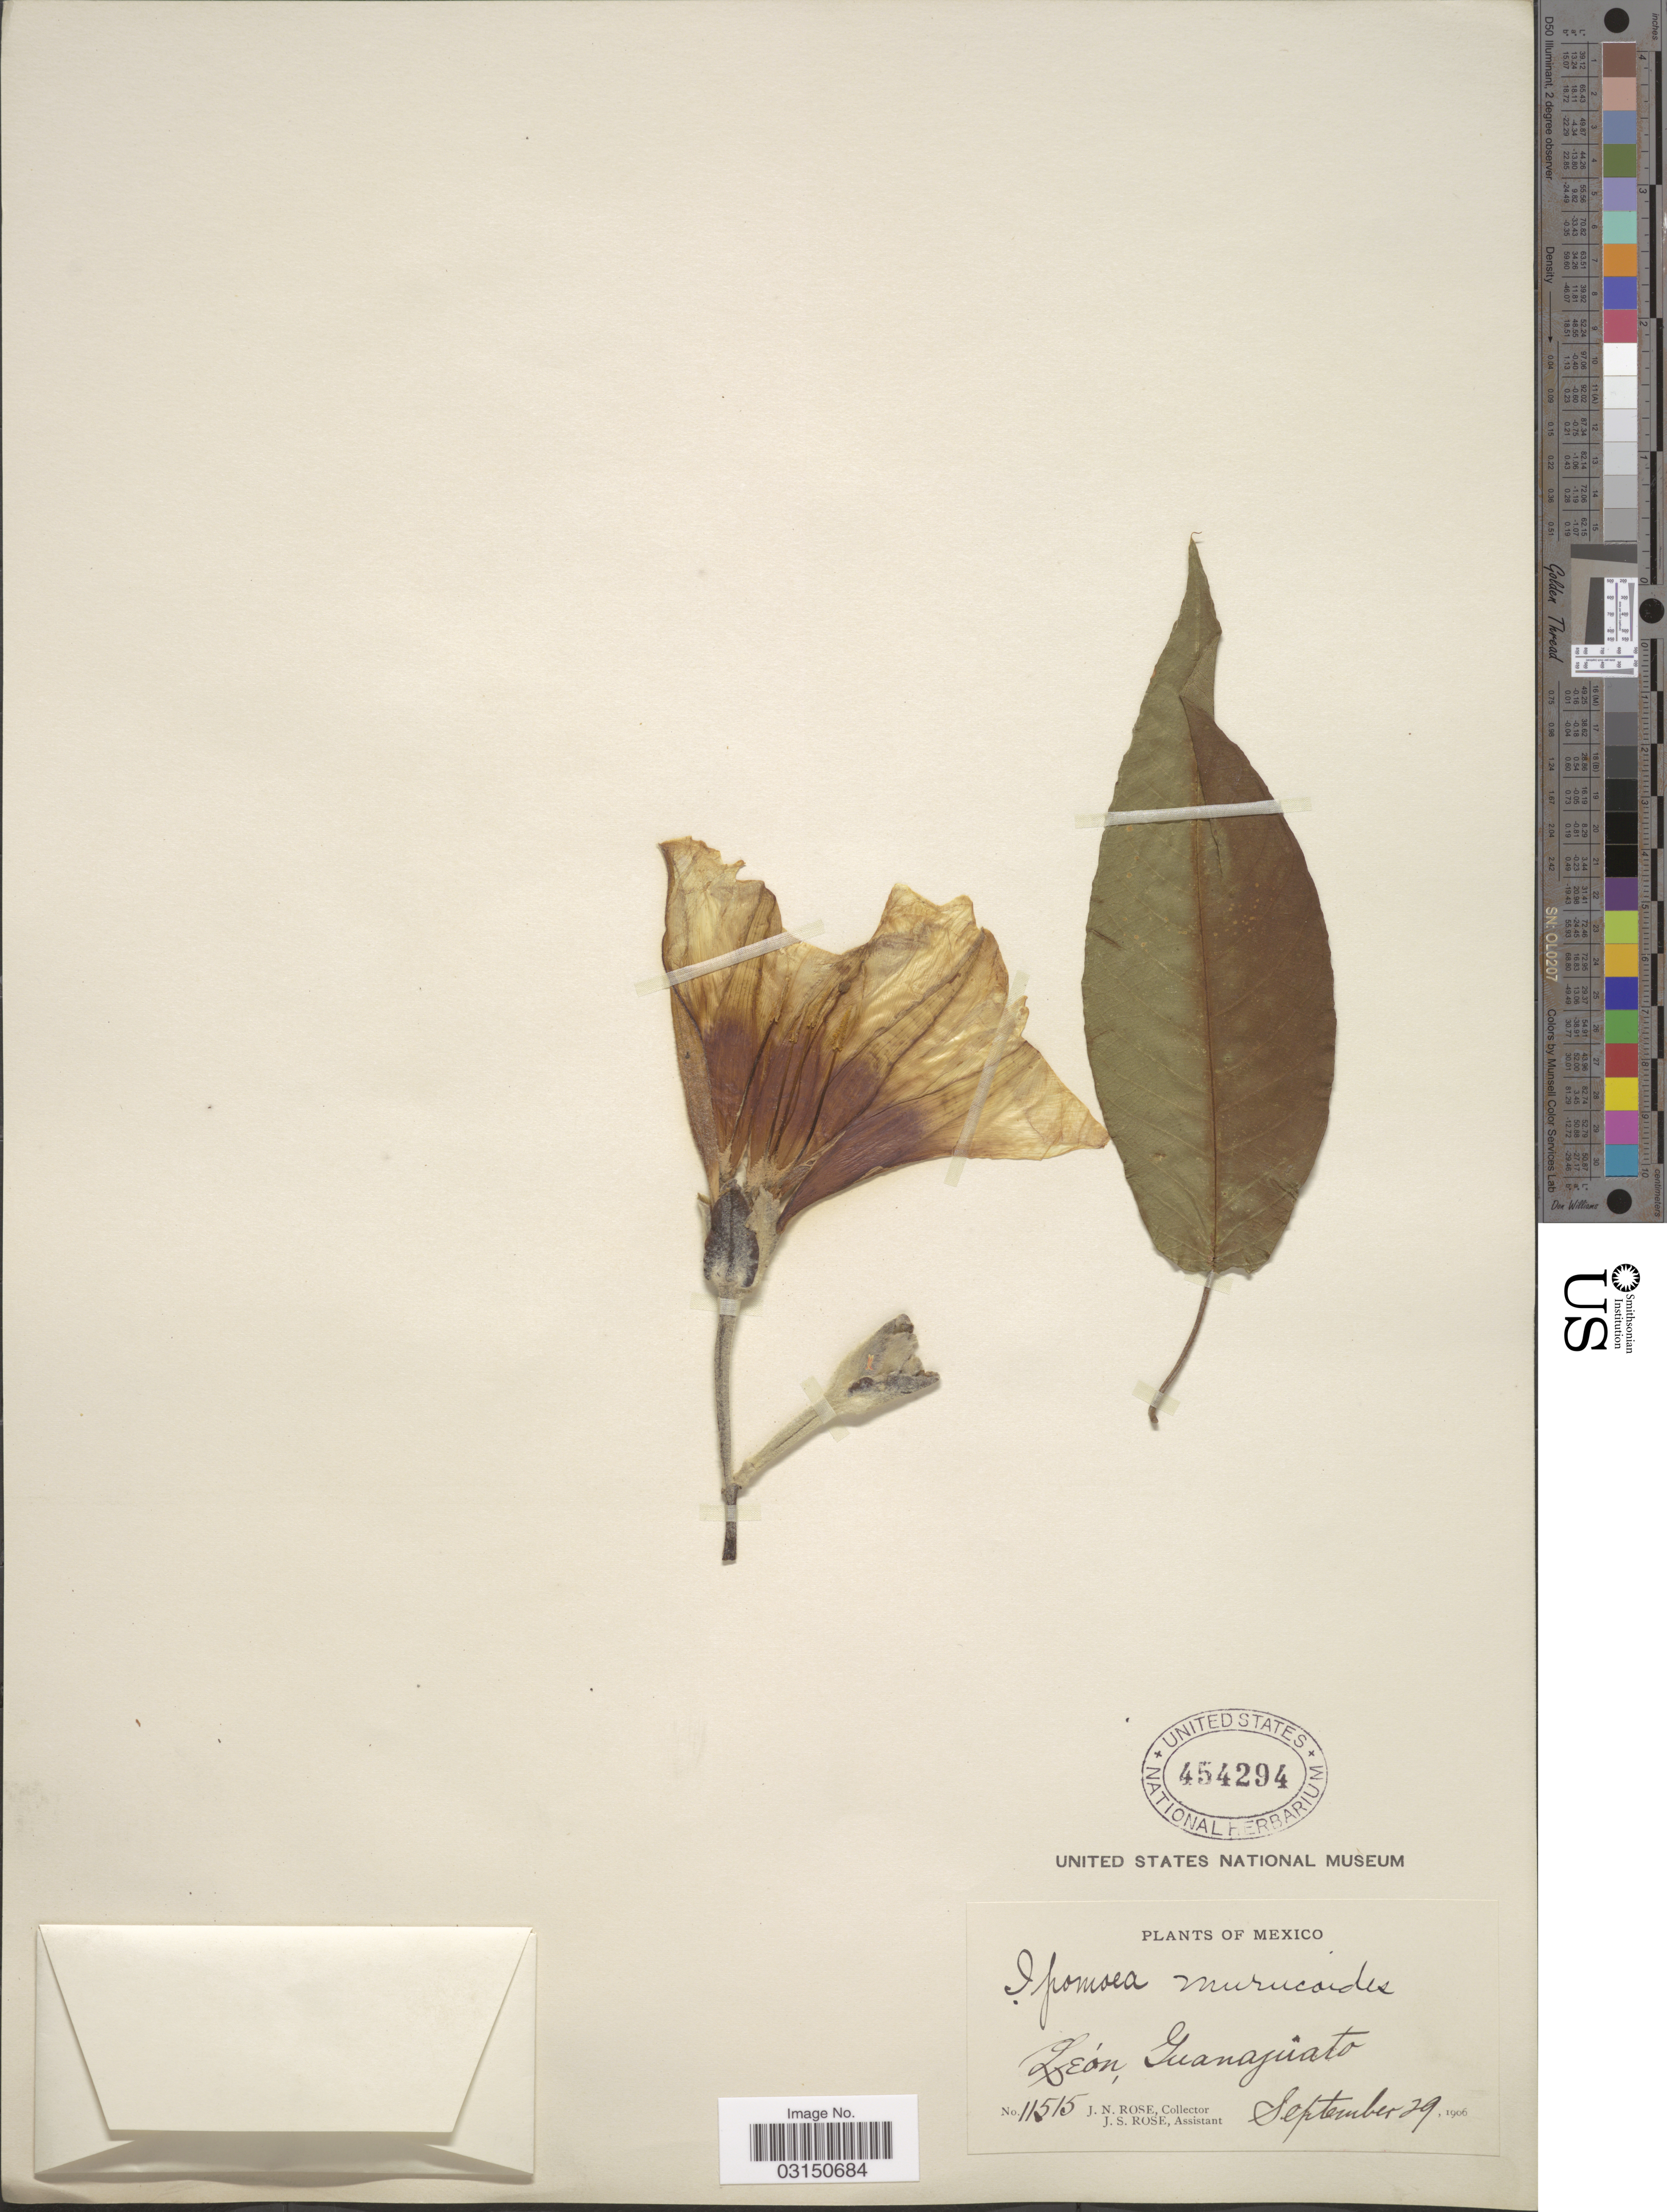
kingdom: Plantae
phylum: Tracheophyta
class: Magnoliopsida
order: Solanales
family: Convolvulaceae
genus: Ipomoea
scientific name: Ipomoea murucoides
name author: Roem. & Schult.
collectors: J. N. Rose & J. S. Rose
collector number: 11515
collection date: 1906-09-29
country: Mexico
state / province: Guanajuato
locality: León.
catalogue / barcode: US 454294